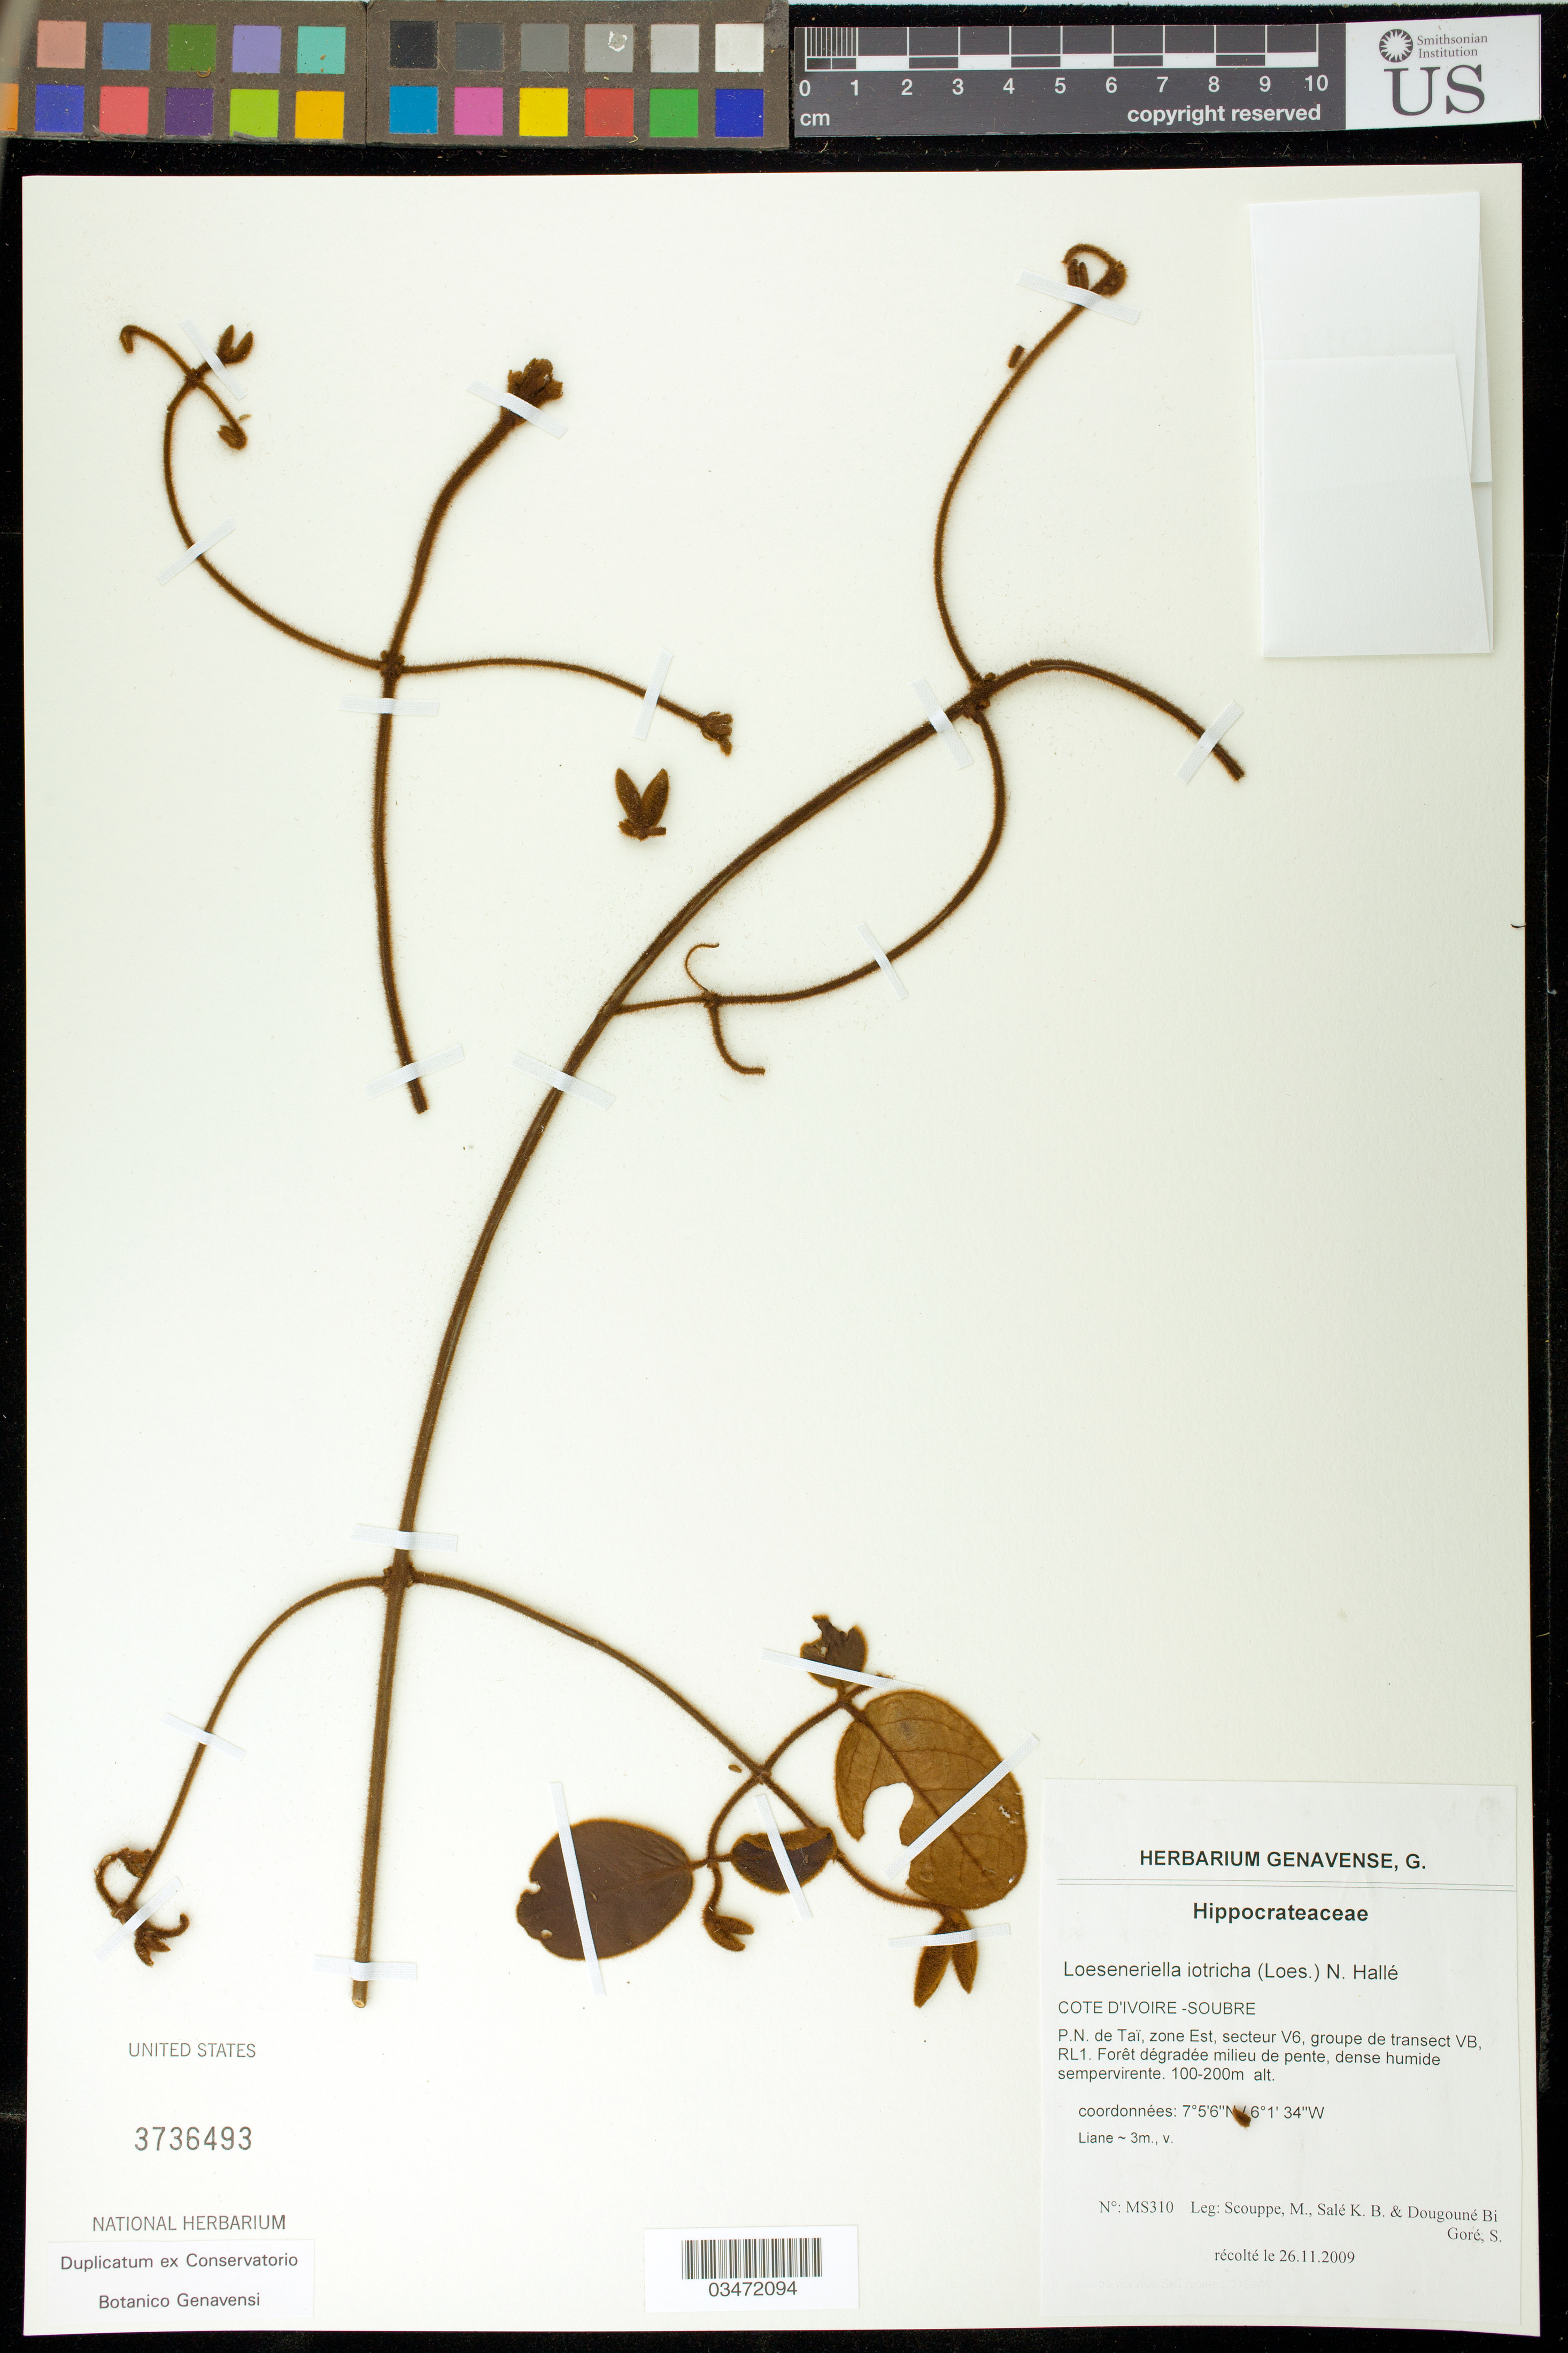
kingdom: Plantae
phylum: Tracheophyta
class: Magnoliopsida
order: Celastrales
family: Celastraceae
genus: Loeseneriella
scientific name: Loeseneriella iotricha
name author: N. Hallé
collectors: M. Scouppe, K. Sale & S. Dougoune Bi Gore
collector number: MS310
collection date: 2009-11-26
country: Ivory Coast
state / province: Sassandra-Marahoué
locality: Soubré. P.N. de Taï, zone Est, secteur V6, groupe de transect VB, RL1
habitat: Fforêt dégradée milieu de pente, dense humide sempervirente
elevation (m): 100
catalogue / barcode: US 3736493